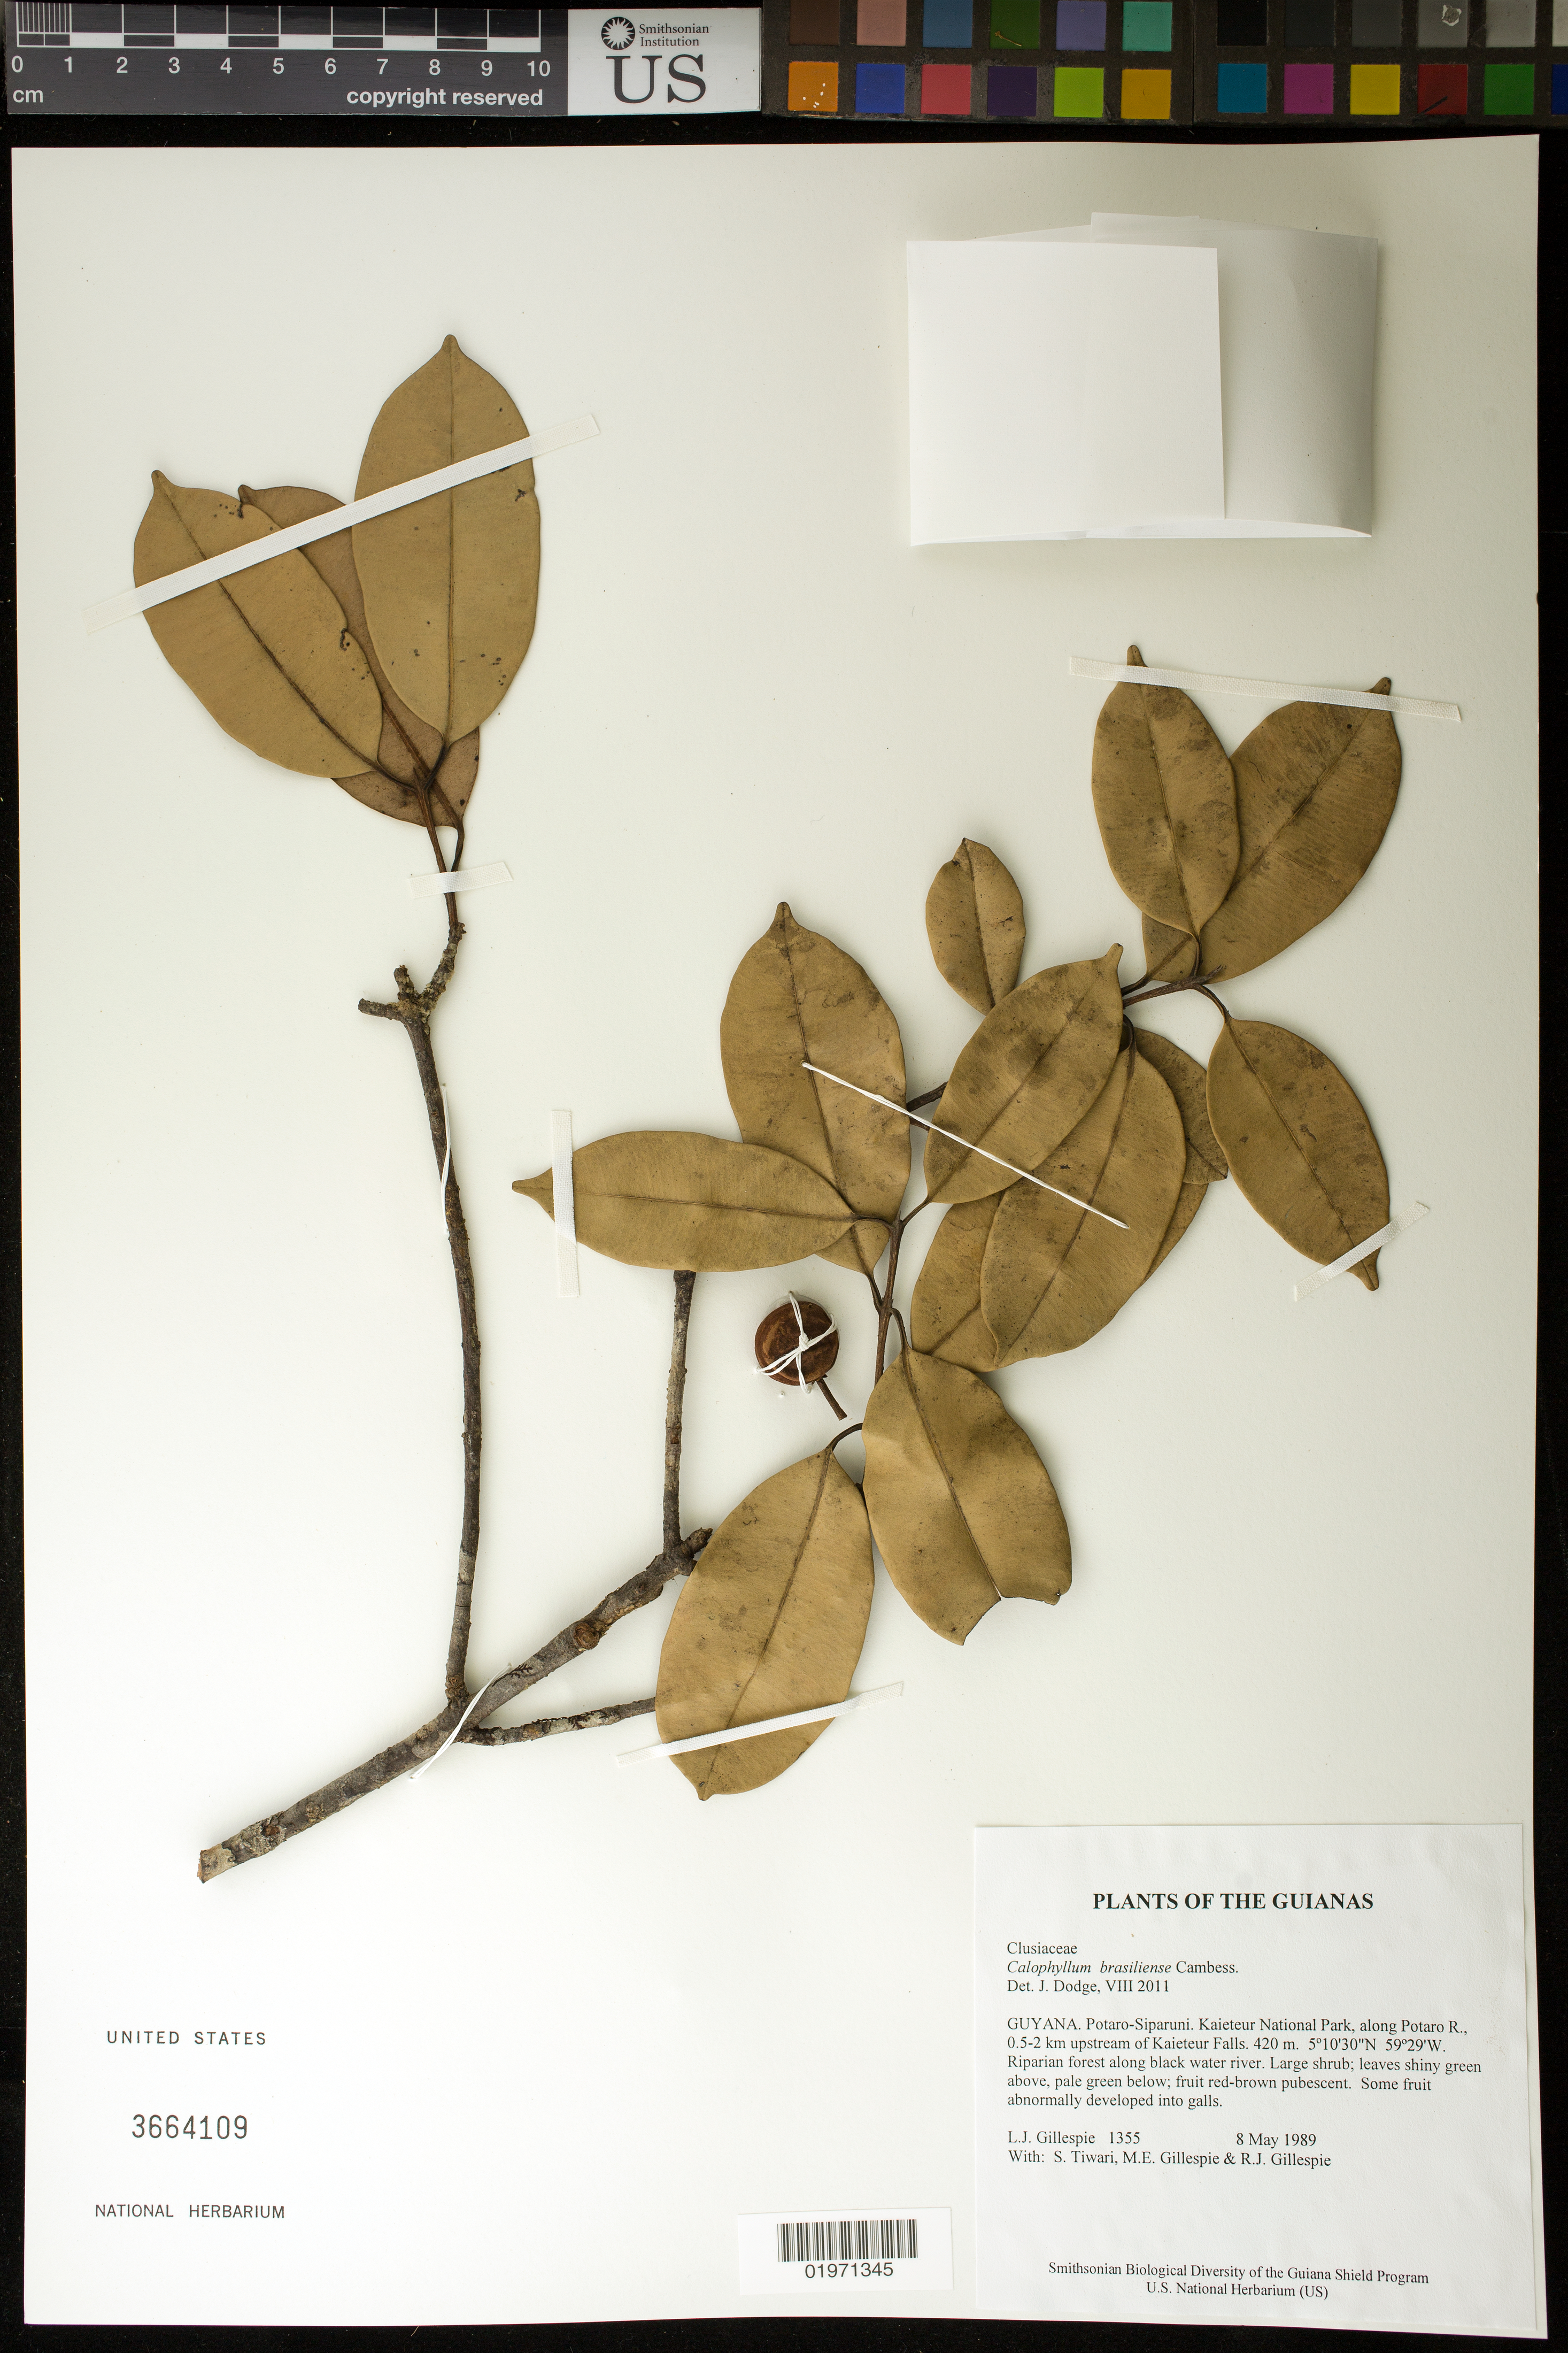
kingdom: Plantae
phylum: Tracheophyta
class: Magnoliopsida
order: Malpighiales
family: Calophyllaceae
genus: Calophyllum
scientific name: Calophyllum brasiliense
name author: Cambess.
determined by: Dodge, J. E.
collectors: L. J. Gillespie, S. Tiwari, M. Gillespie & R. Gillespie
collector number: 1355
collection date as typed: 8 May 1989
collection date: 1989-05-08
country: Guyana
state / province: Potaro-Siparuni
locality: Kaieteur National Park, along Potaro R., 0.5-2 km upstream of Kaieteur Falls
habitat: Riparian forest along black water river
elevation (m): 420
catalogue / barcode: US 3664109